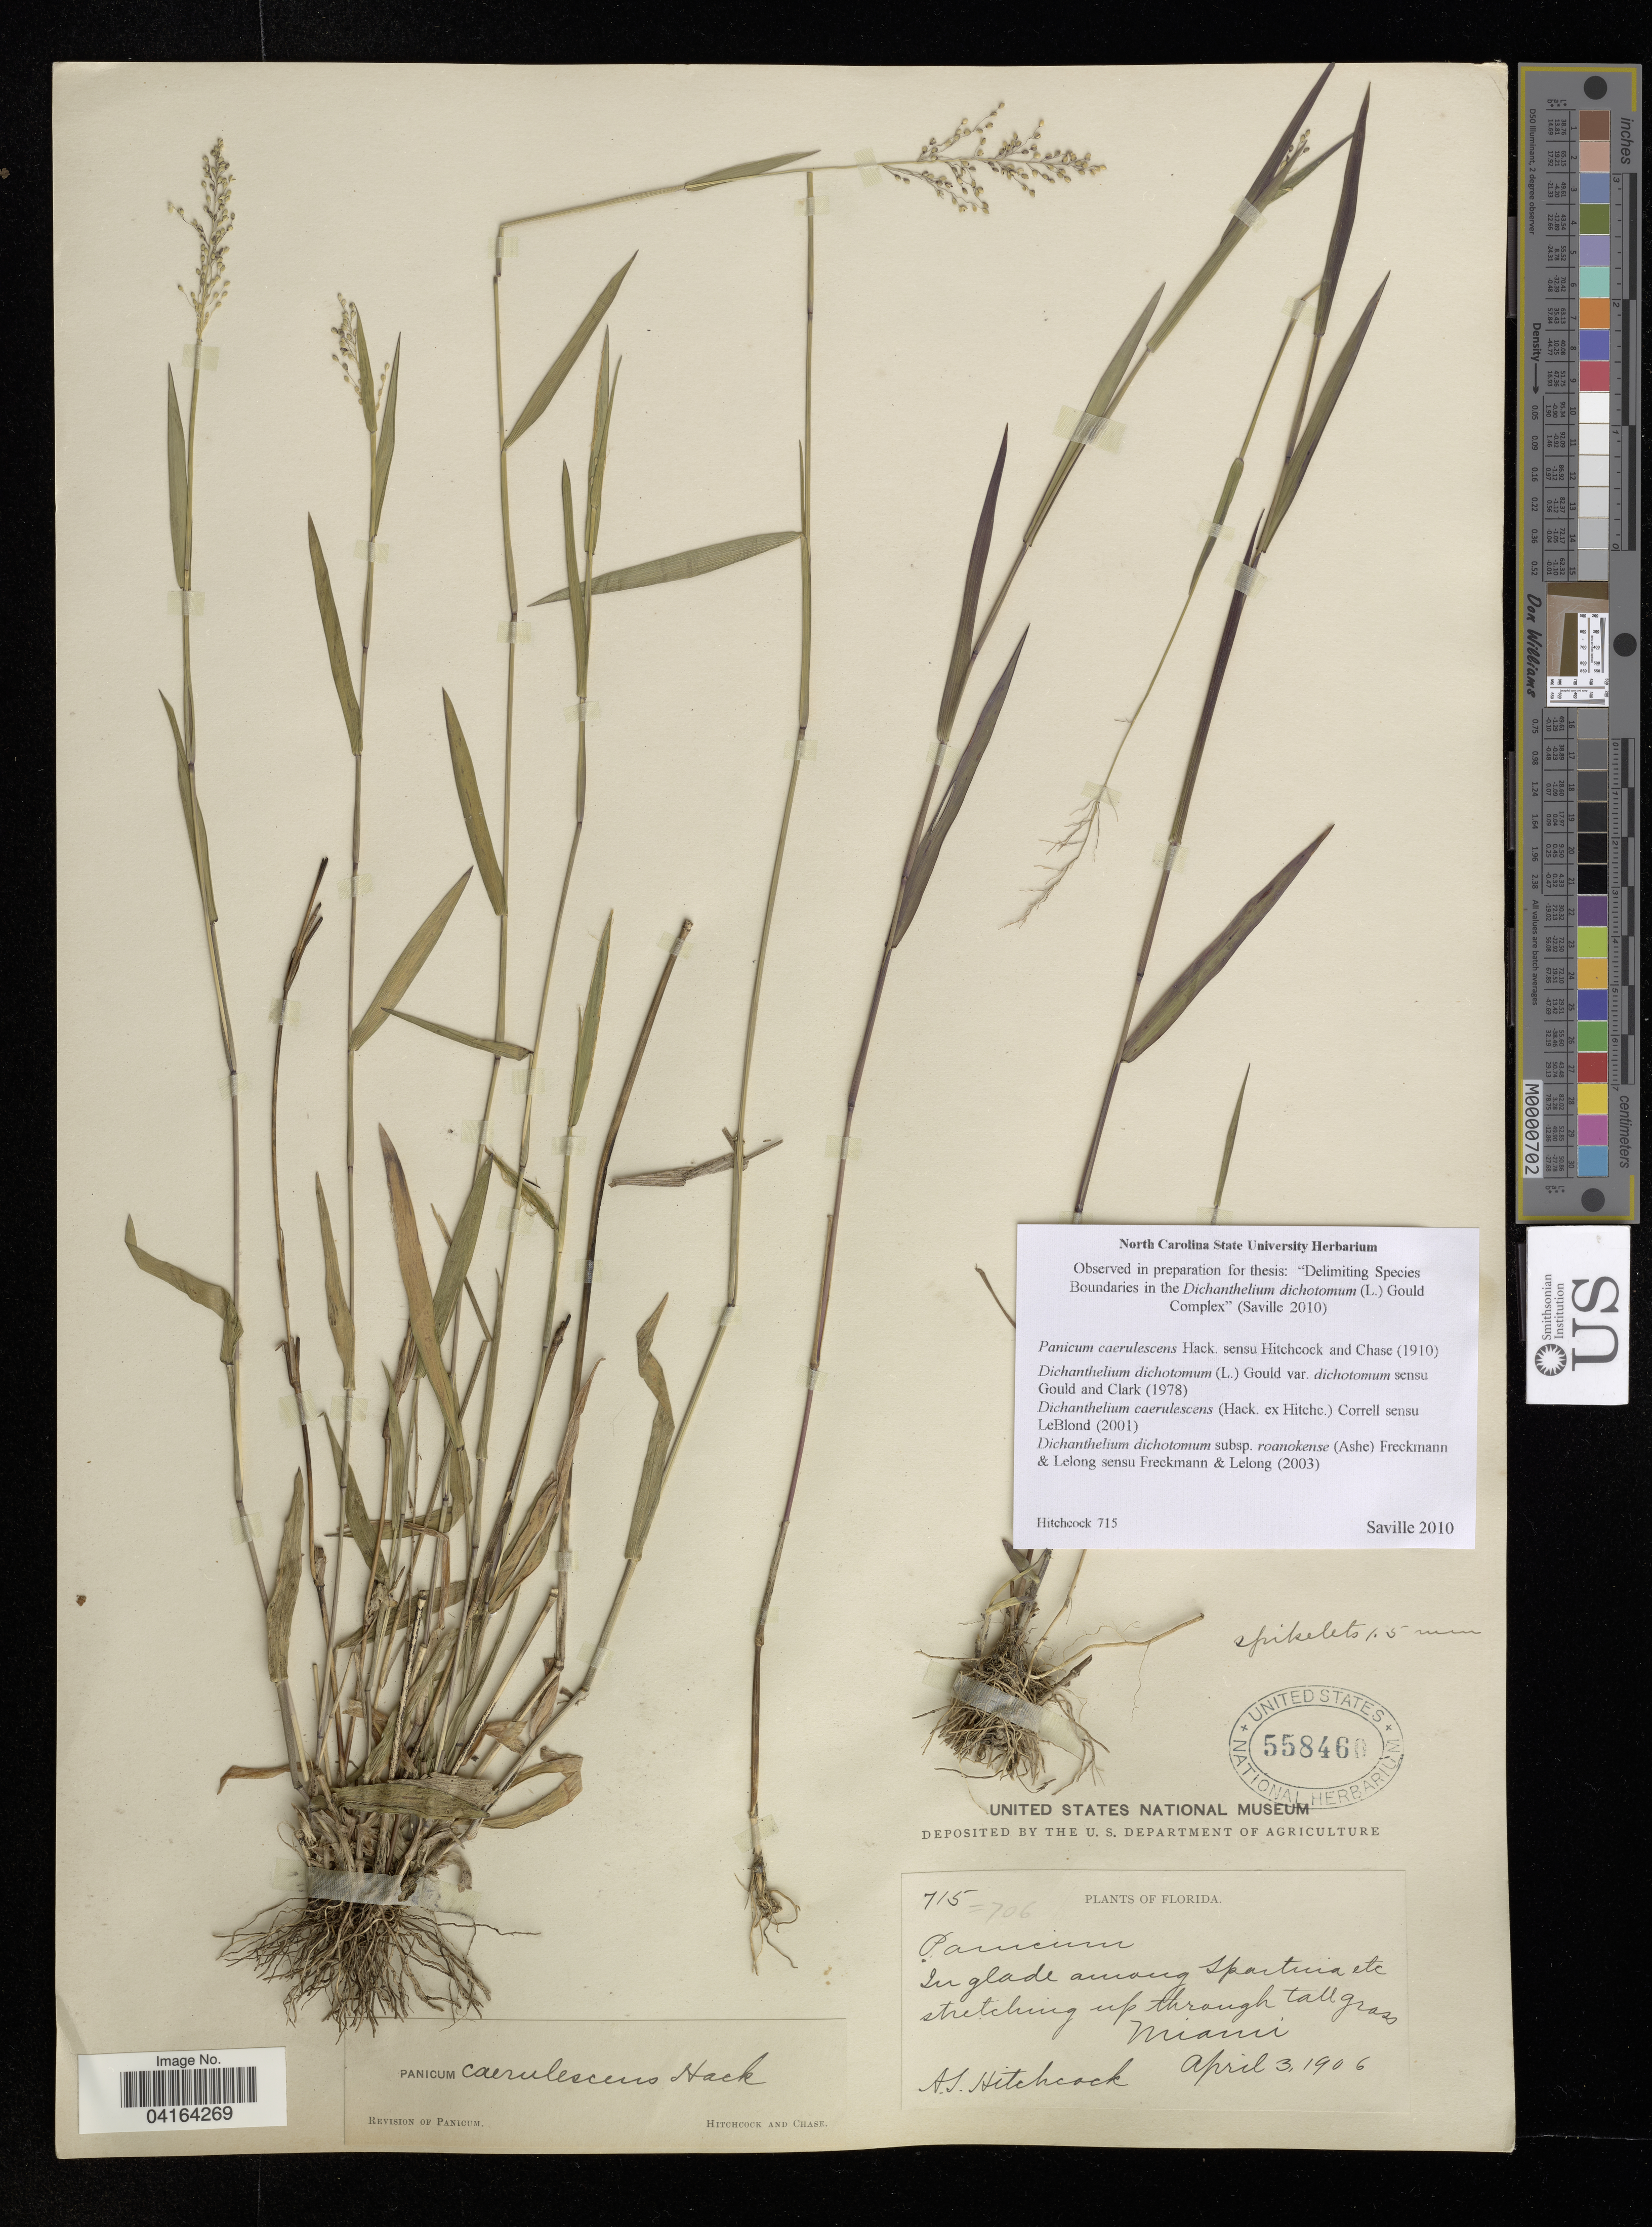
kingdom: Plantae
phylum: Tracheophyta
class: Liliopsida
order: Poales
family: Poaceae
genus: Dichanthelium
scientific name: Dichanthelium dichotomum subsp. roanokense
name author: (Ashe) LeBlond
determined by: Saville, A. C., (NCSC), North Carolina State University (UNITED STATES)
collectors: A. Hitchcock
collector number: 715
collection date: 1906-04-03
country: United States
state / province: Florida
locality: Miami.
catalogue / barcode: US 558460